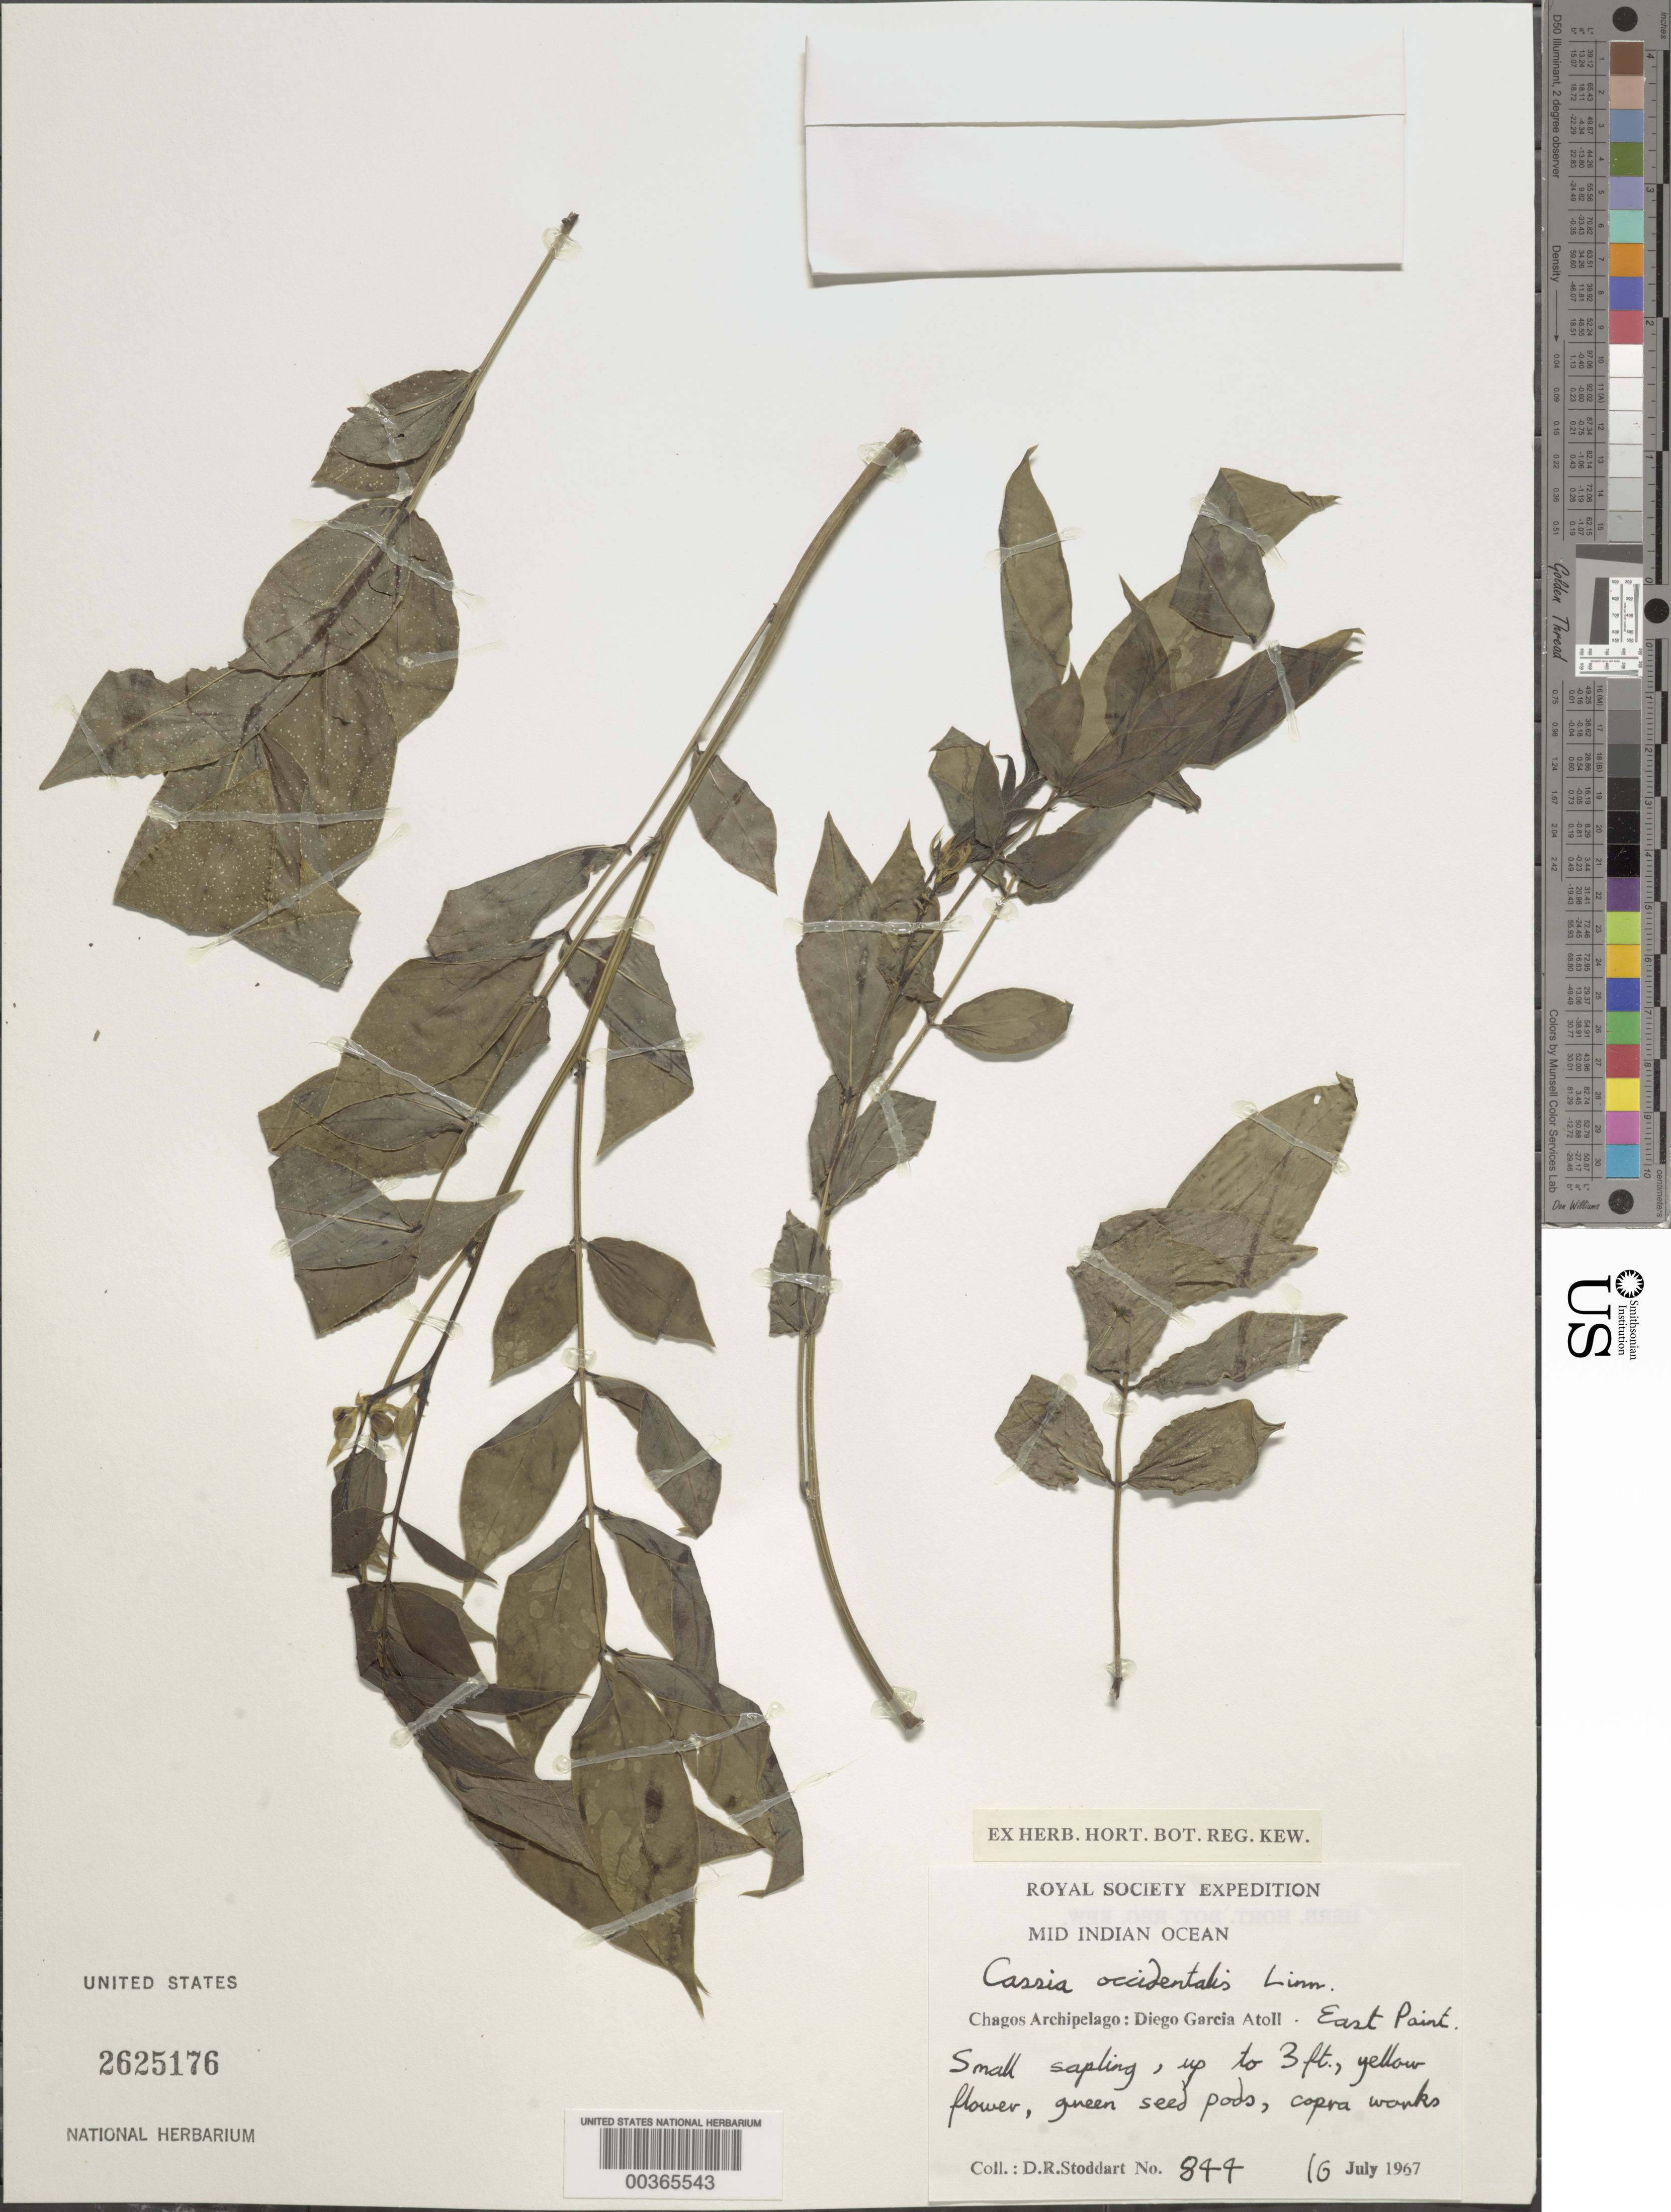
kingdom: Plantae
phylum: Tracheophyta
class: Magnoliopsida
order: Fabales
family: Fabaceae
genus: Senna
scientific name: Senna occidentalis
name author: (L.) Link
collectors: D. R. Stoddart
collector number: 844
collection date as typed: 16 Jul 1967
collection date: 1967-07-16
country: British Indian Ocean Territory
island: Diego Garcia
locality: East Point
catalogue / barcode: US 2625176